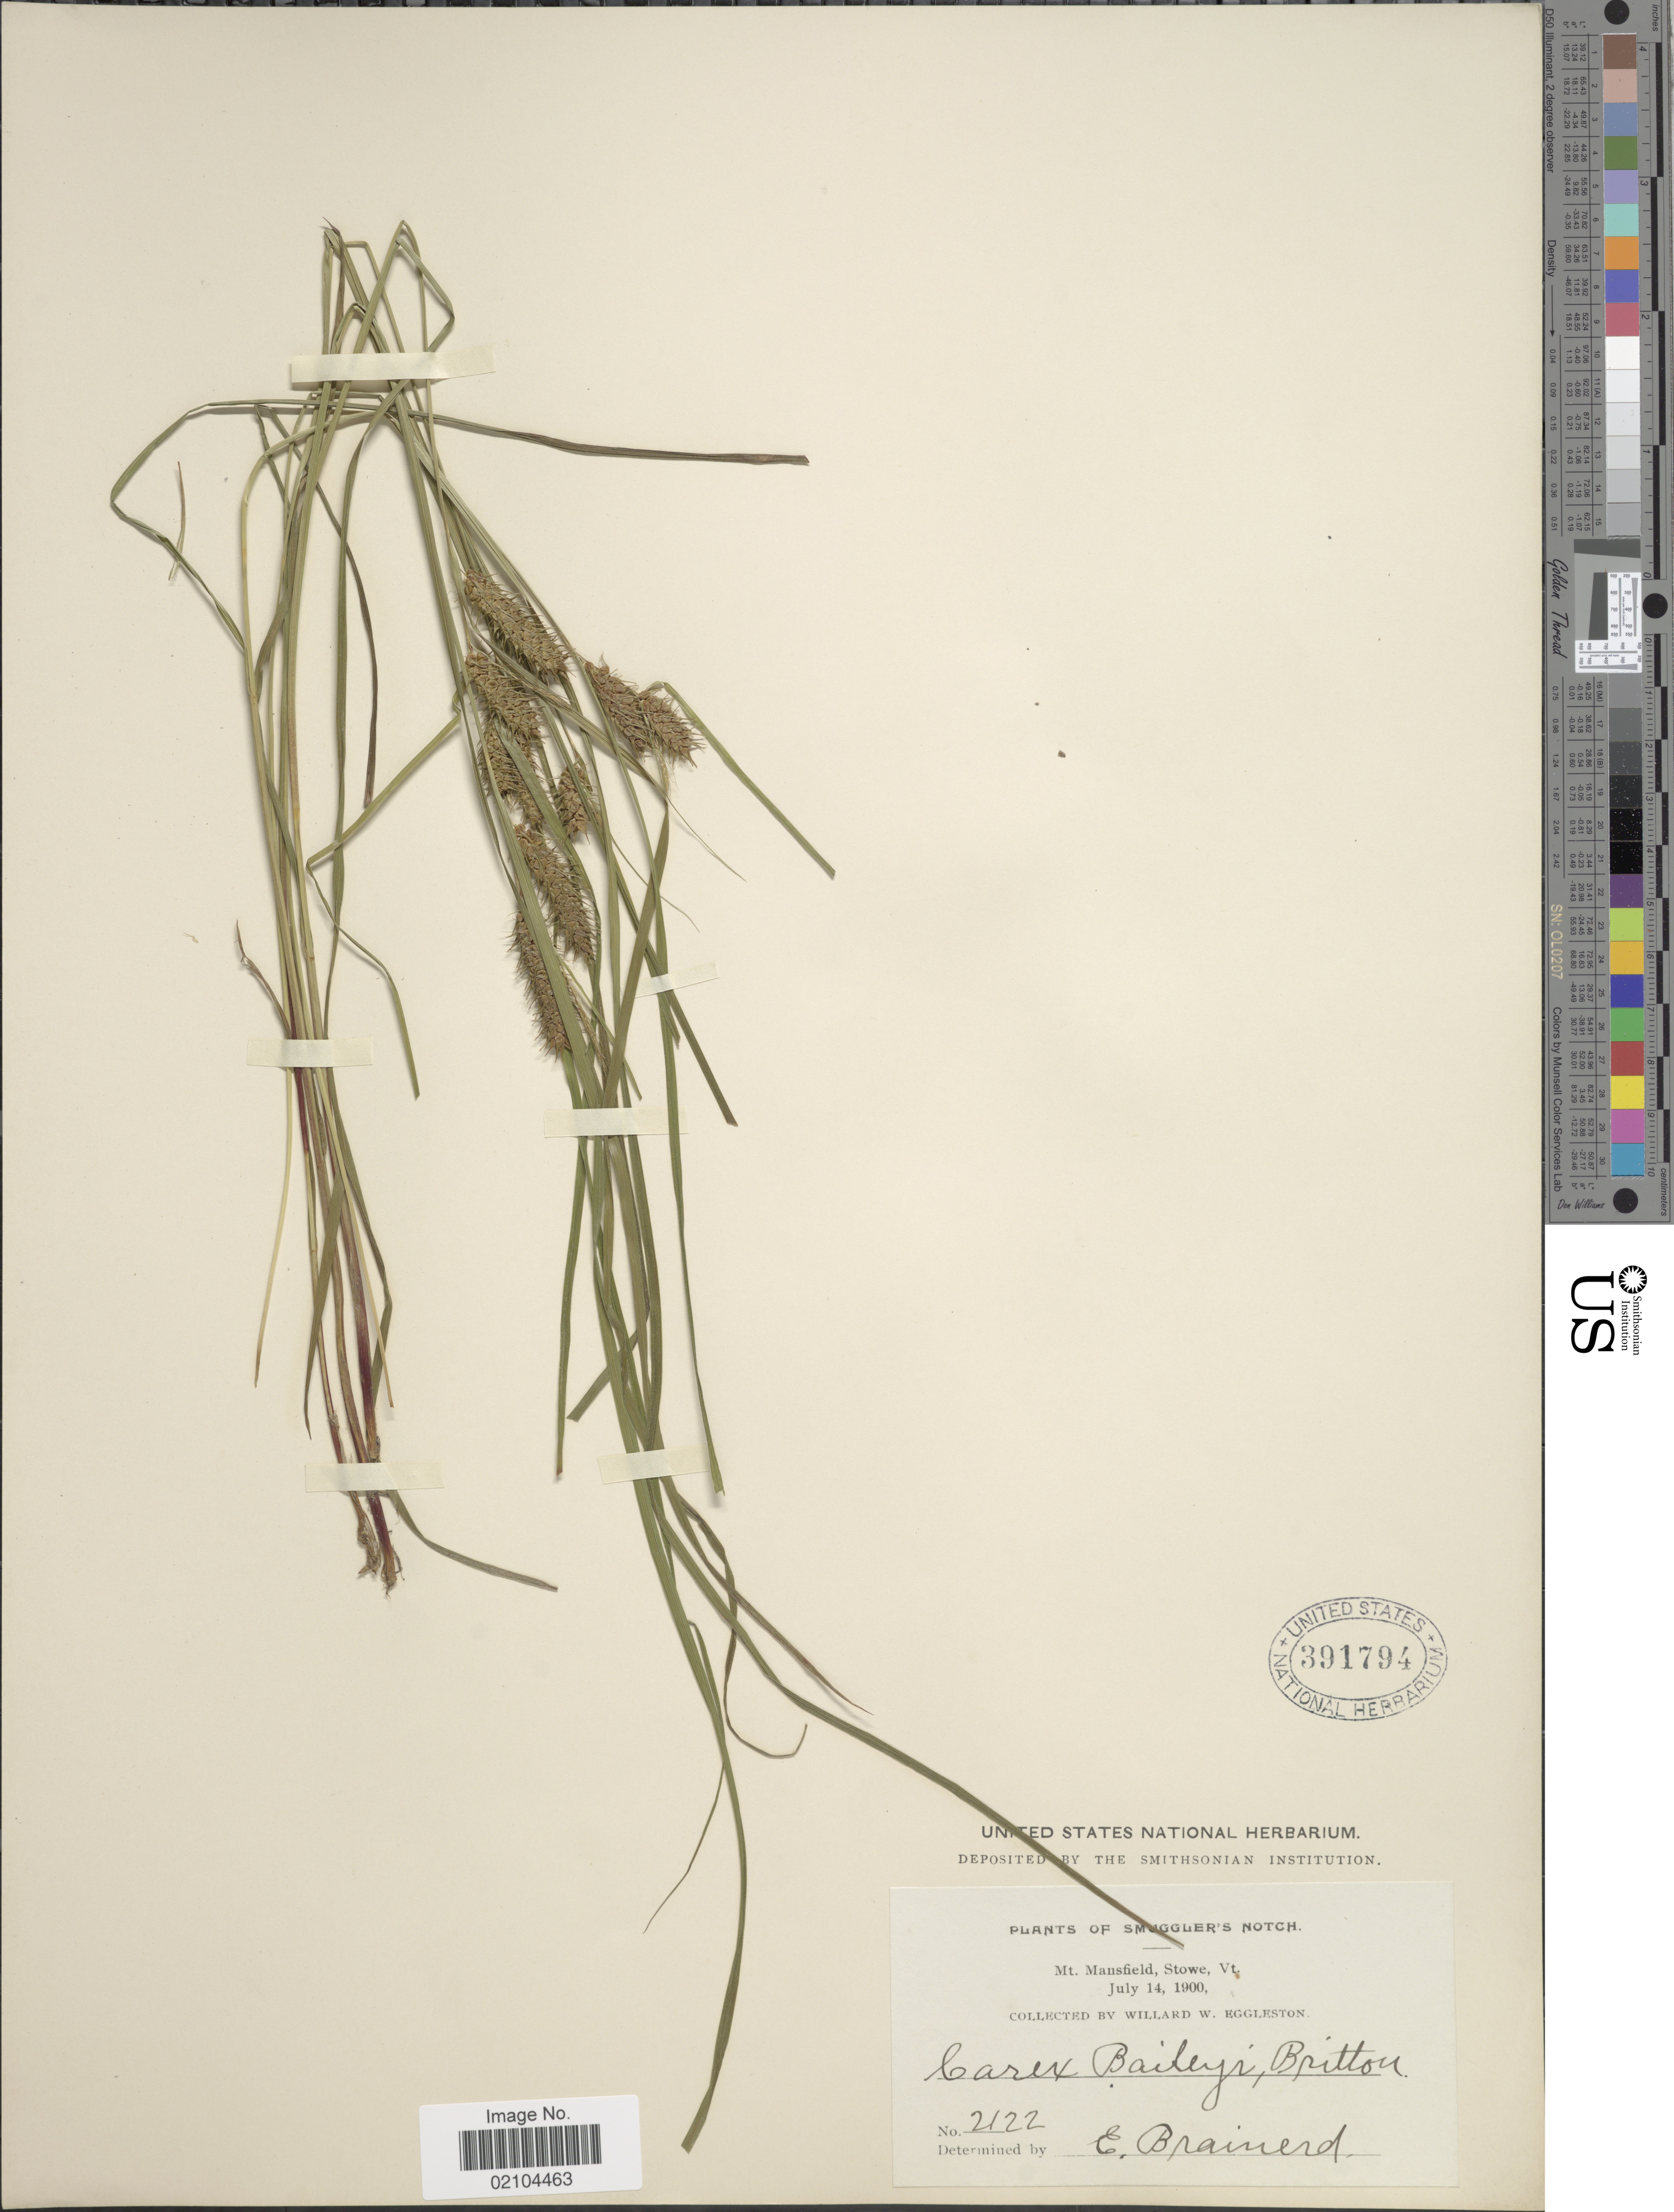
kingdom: Plantae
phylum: Tracheophyta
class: Liliopsida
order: Poales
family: Cyperaceae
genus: Carex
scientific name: Carex baileyi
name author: Britton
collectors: W. W. Eggleston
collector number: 2122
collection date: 1900-07-14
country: United States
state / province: Vermont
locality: Smuggler's Notch, Mt. Mansfield, Stowe.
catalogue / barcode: US 391794